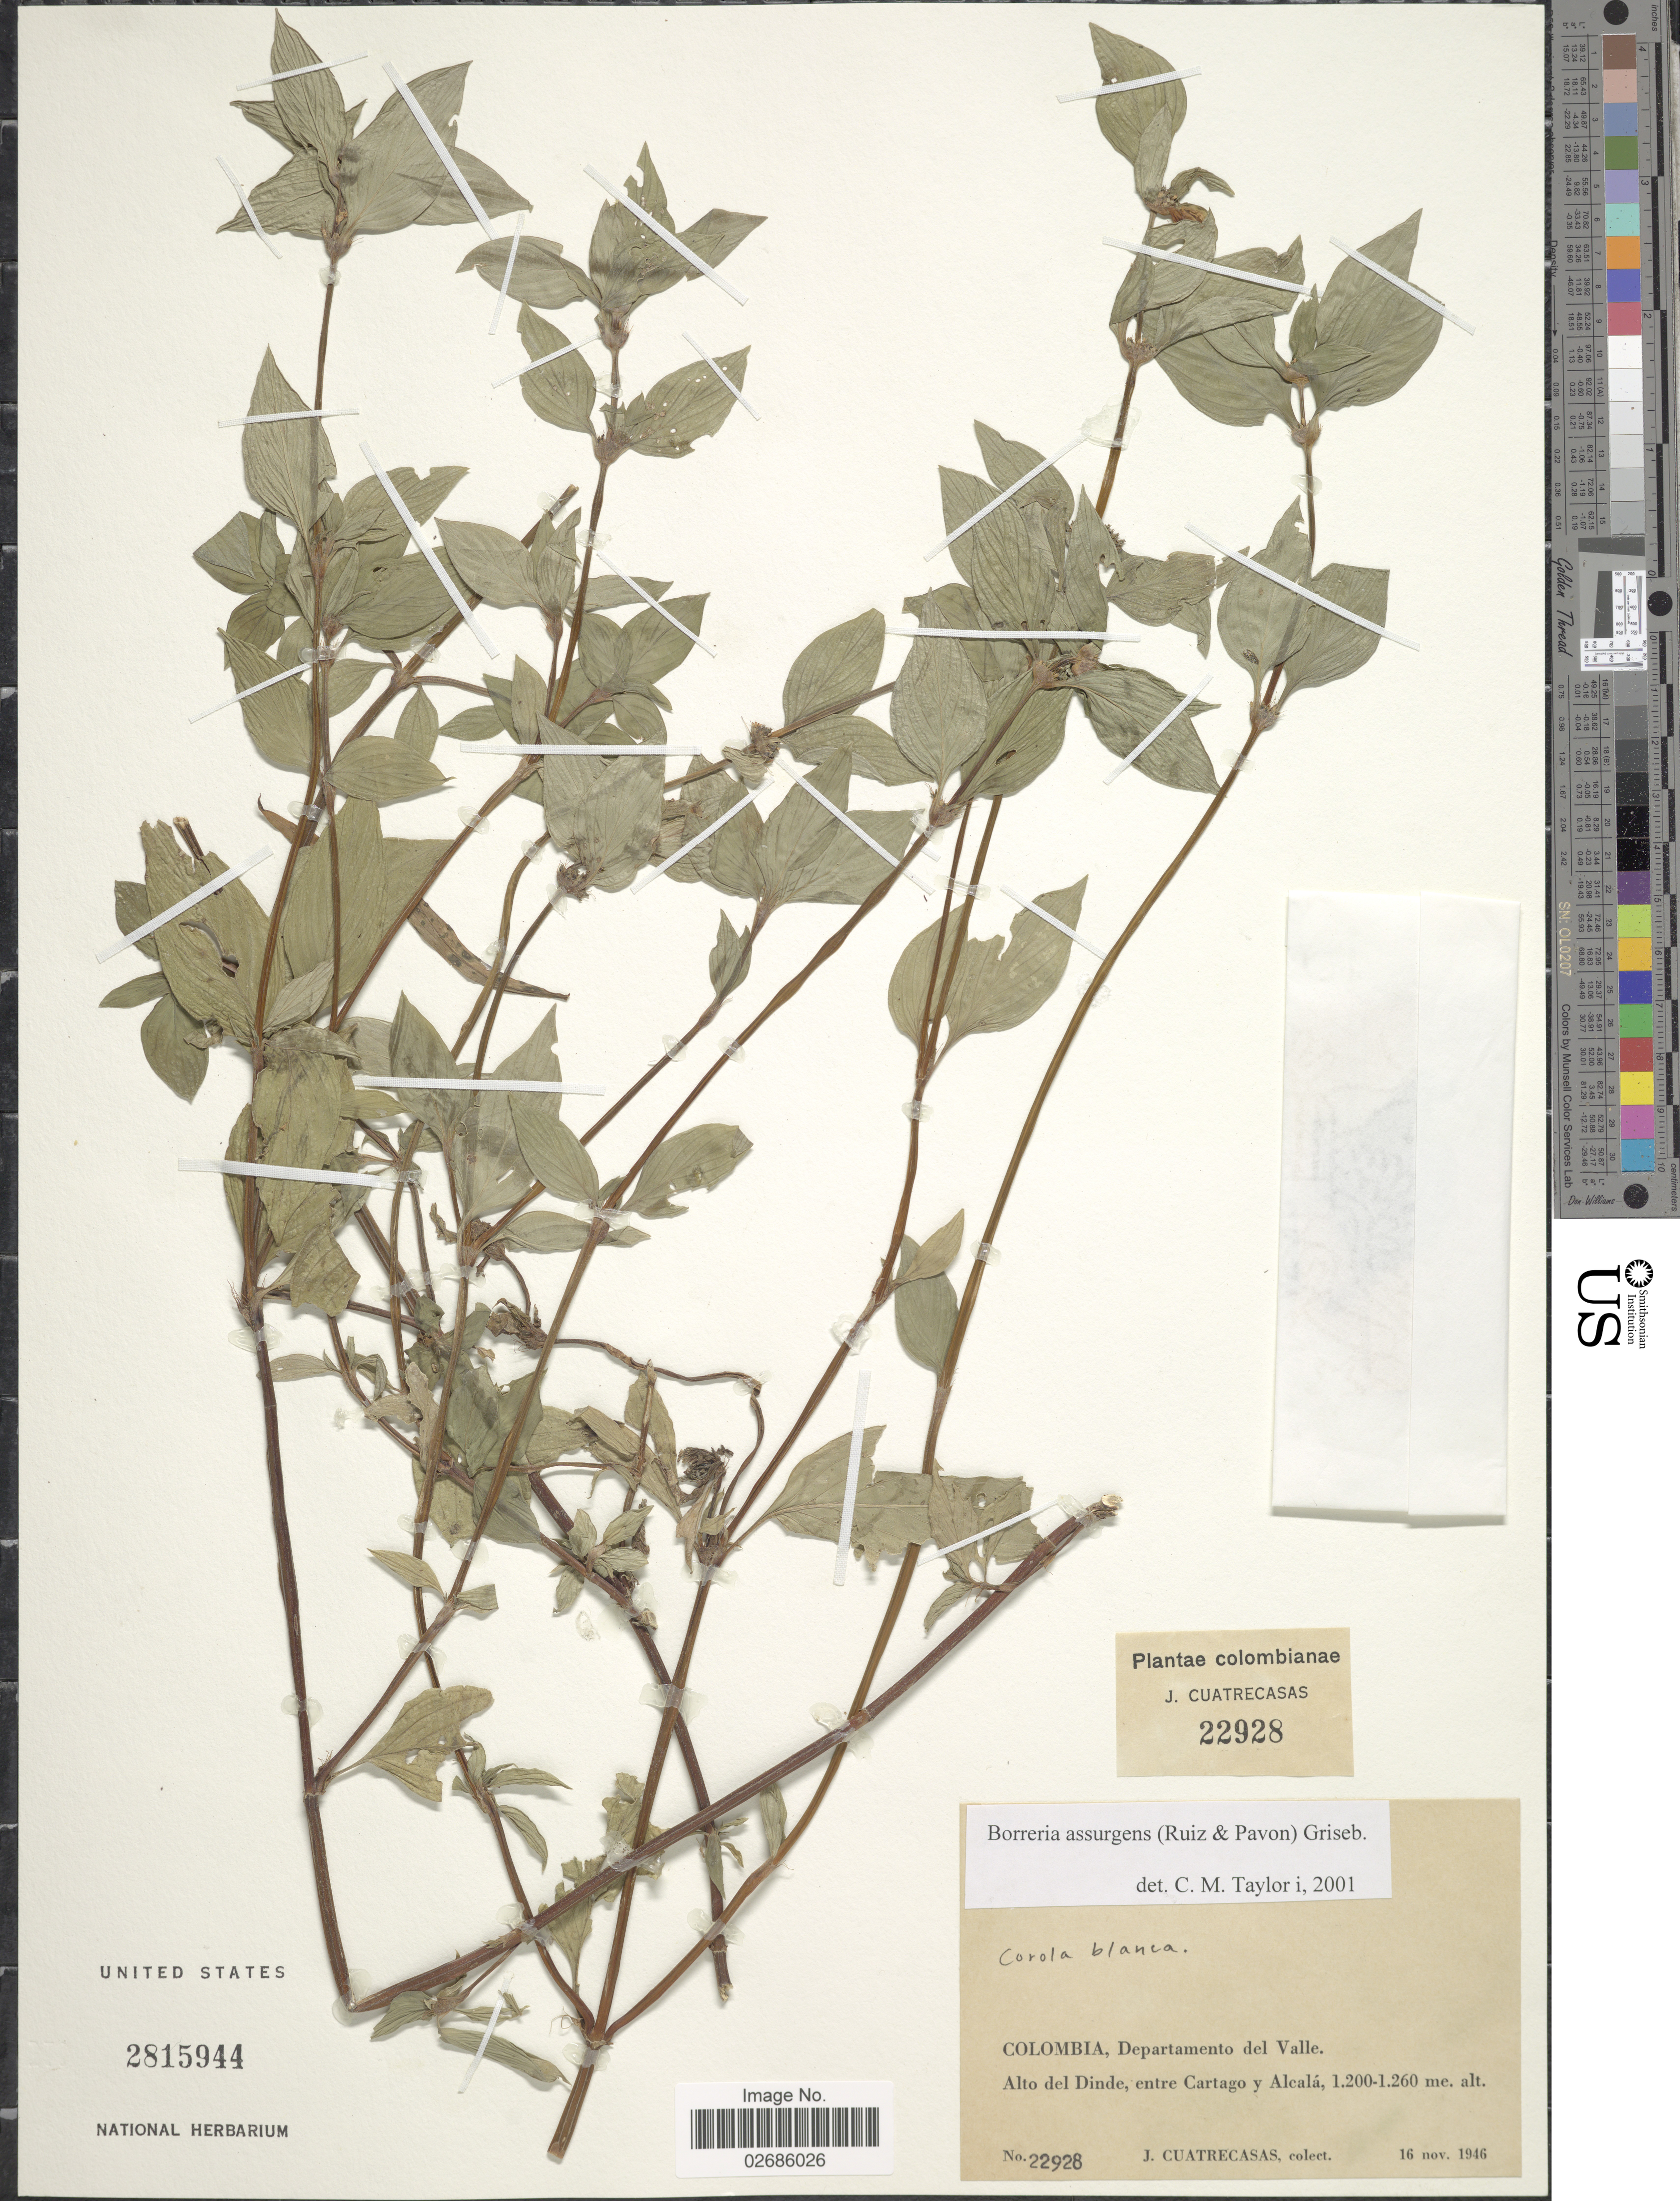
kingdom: Plantae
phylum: Tracheophyta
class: Magnoliopsida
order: Gentianales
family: Rubiaceae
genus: Borreria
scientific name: Borreria assurgens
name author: (Ruiz & Pav.) Griseb.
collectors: J. Cuatrecasas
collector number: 22928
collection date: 1946-11-16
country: Colombia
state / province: Valle del Cauca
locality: Departamento del Valle. Alto del Dinde, entre Cartago y Alcalá.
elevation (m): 1200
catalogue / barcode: US 2815944